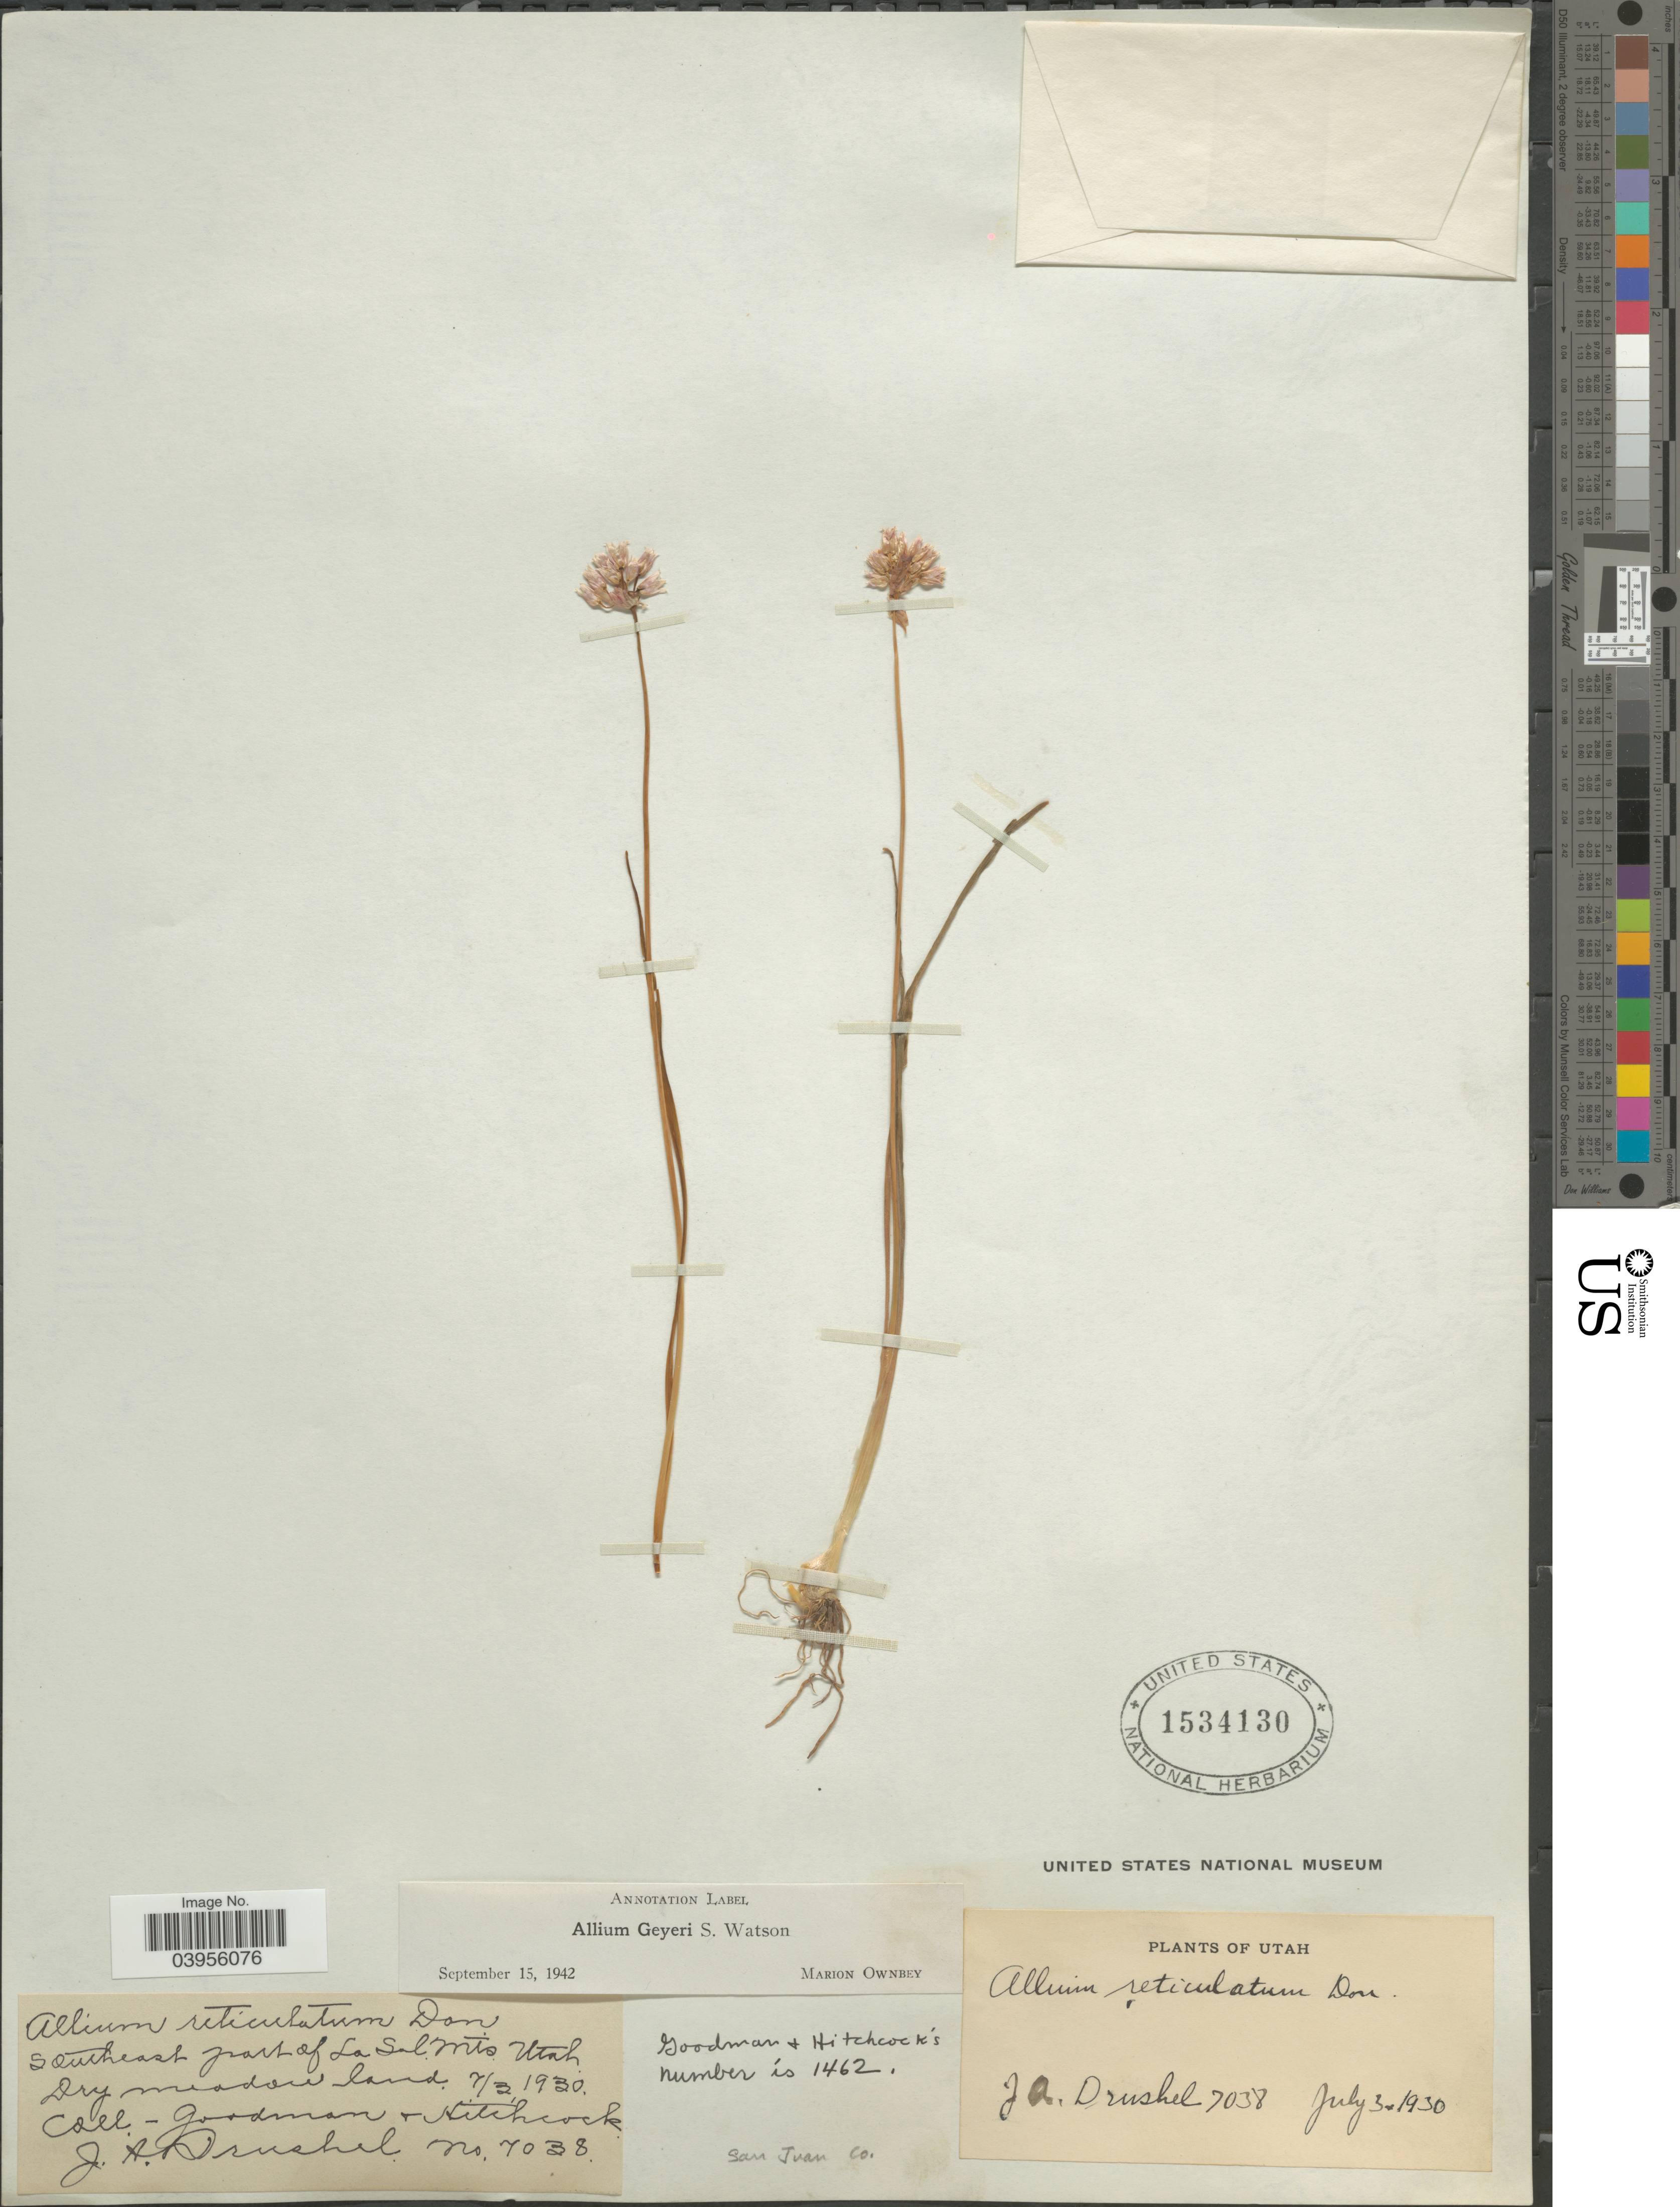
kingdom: Plantae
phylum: Tracheophyta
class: Liliopsida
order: Asparagales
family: Amaryllidaceae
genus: Allium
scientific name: Allium geyeri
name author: S. Watson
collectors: Goodman, -- Hitchcock & J. A. Drushel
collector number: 7038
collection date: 1930-07-03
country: United States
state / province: Utah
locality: Southeast part of La Sal Mts. San Juan Co.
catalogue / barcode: US 1534130